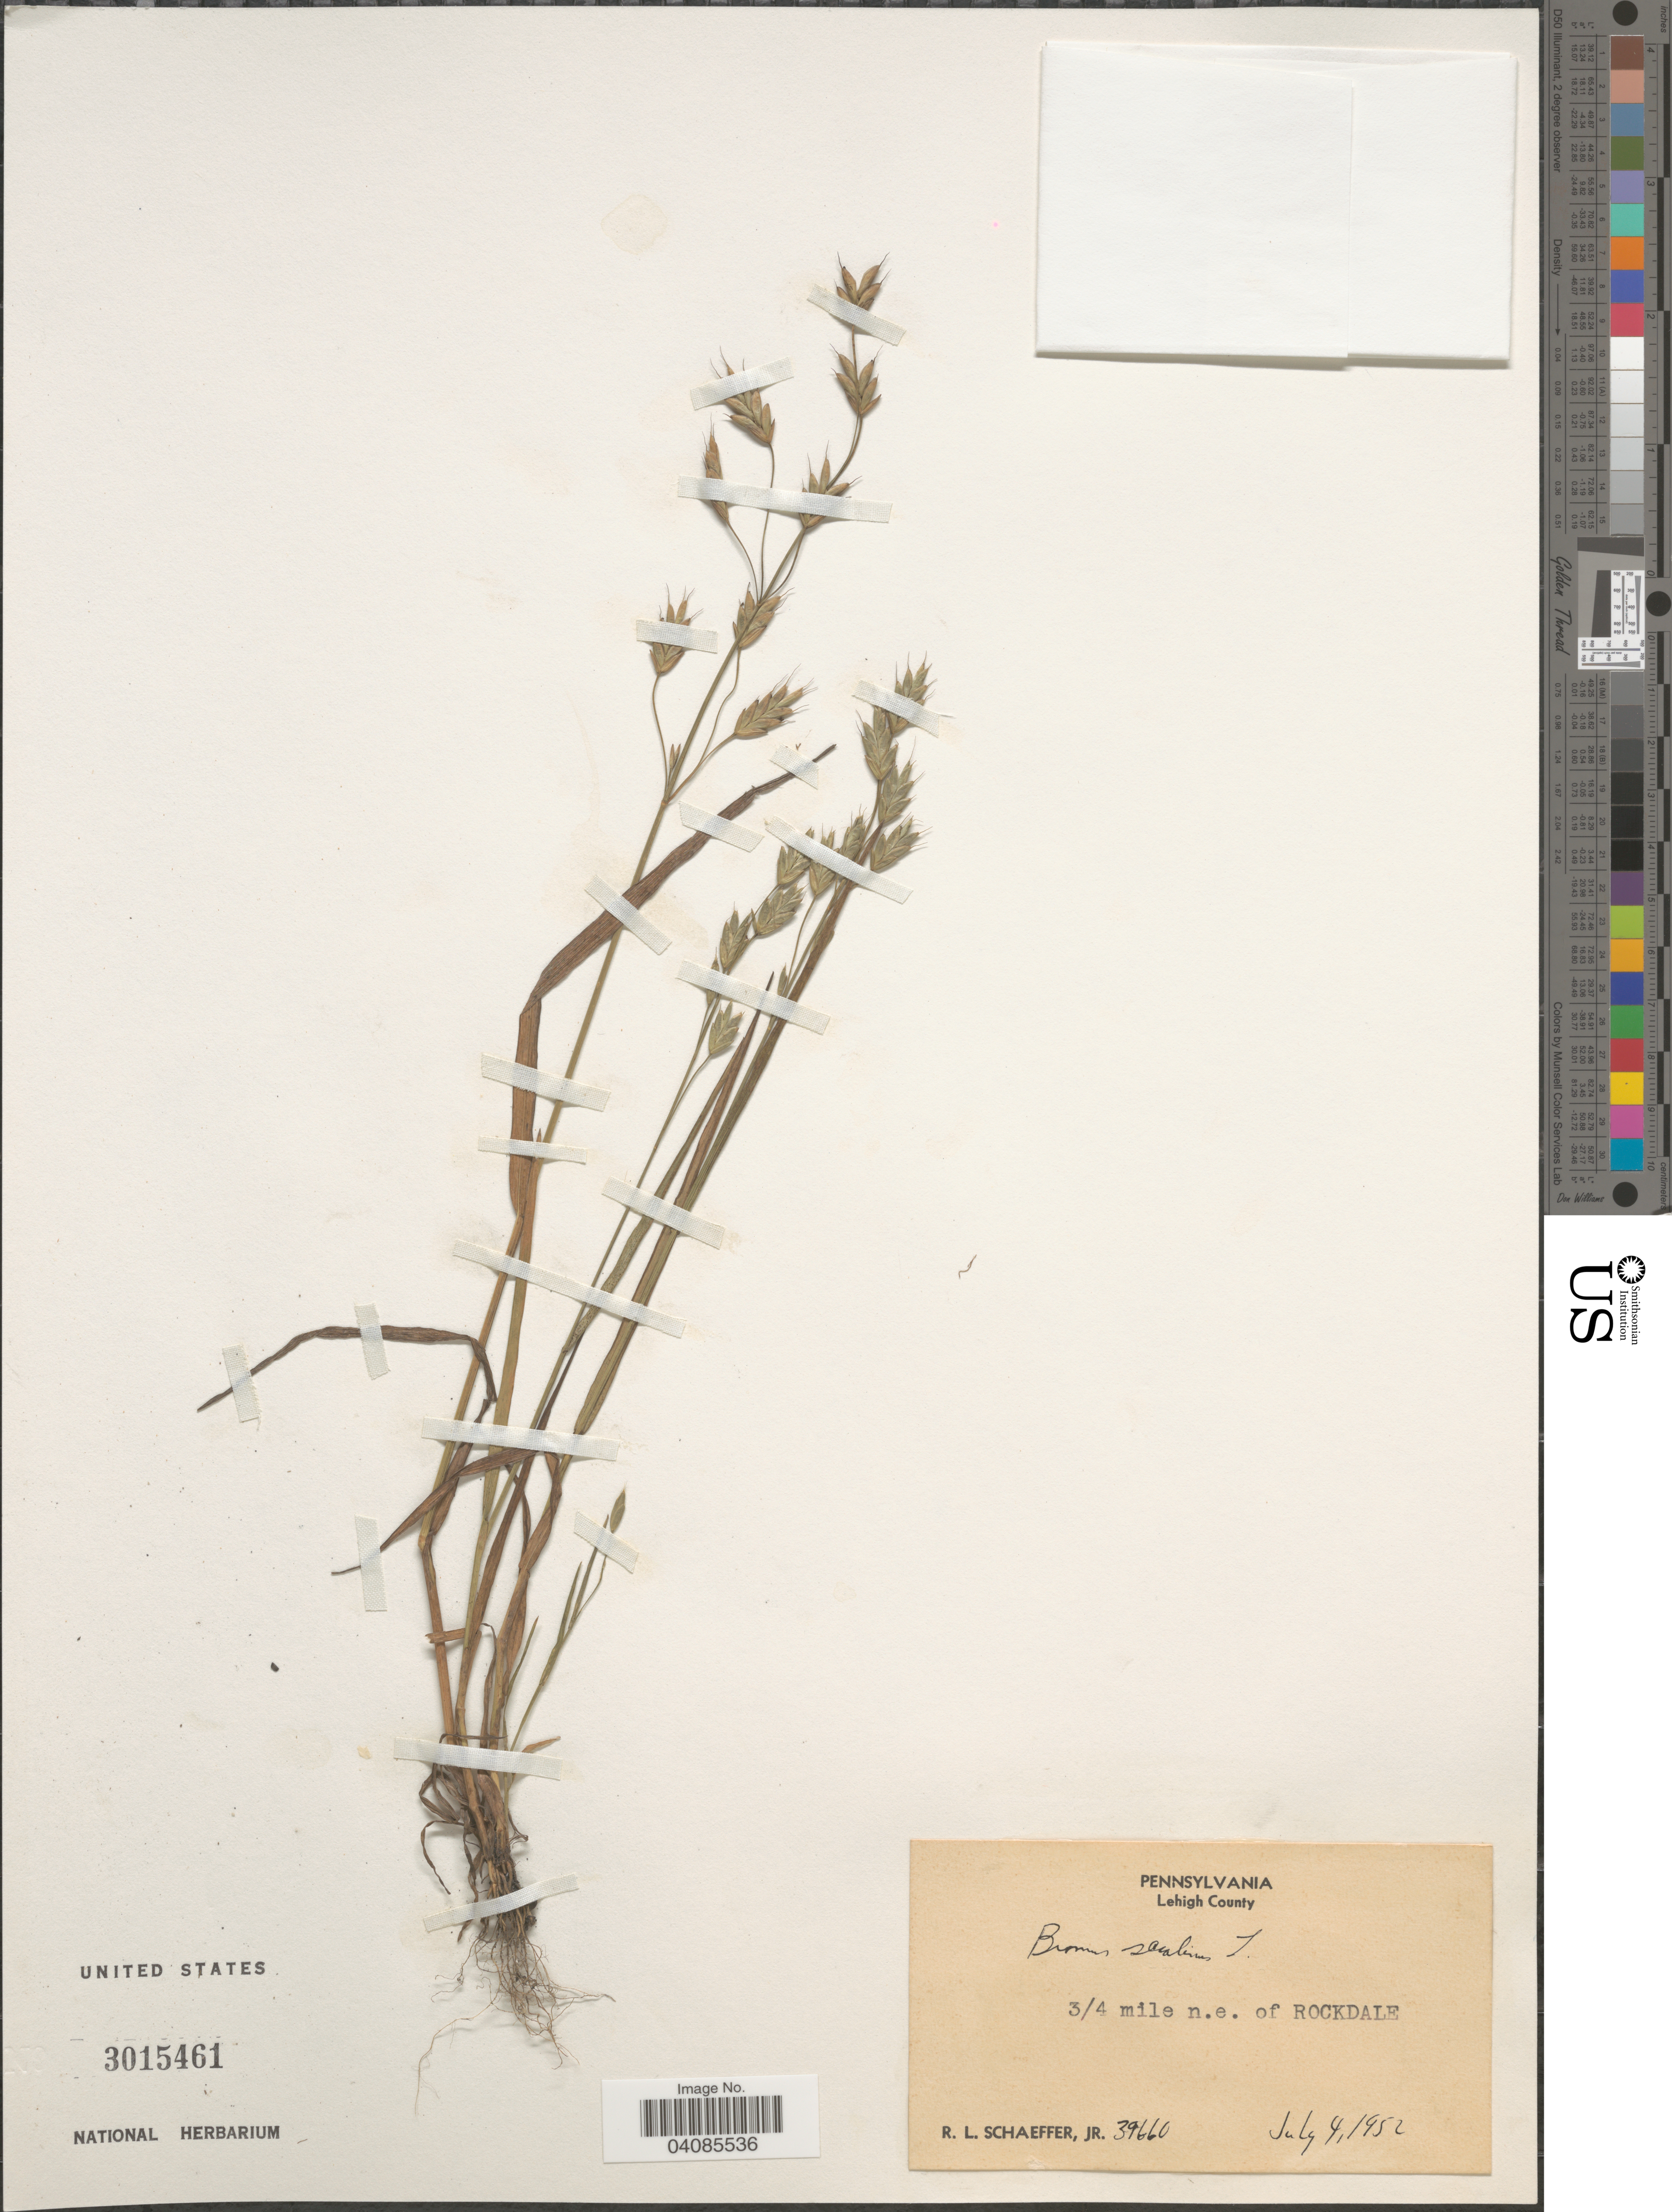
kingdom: Plantae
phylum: Tracheophyta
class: Liliopsida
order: Poales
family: Poaceae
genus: Bromus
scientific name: Bromus secalinus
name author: L.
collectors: R. L. Schaeffer Jr.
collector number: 39660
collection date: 1952-07-04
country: United States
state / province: Pennsylvania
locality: Lehigh County. 3/4 mile n.e. of Rockdale.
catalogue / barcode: US 3015461